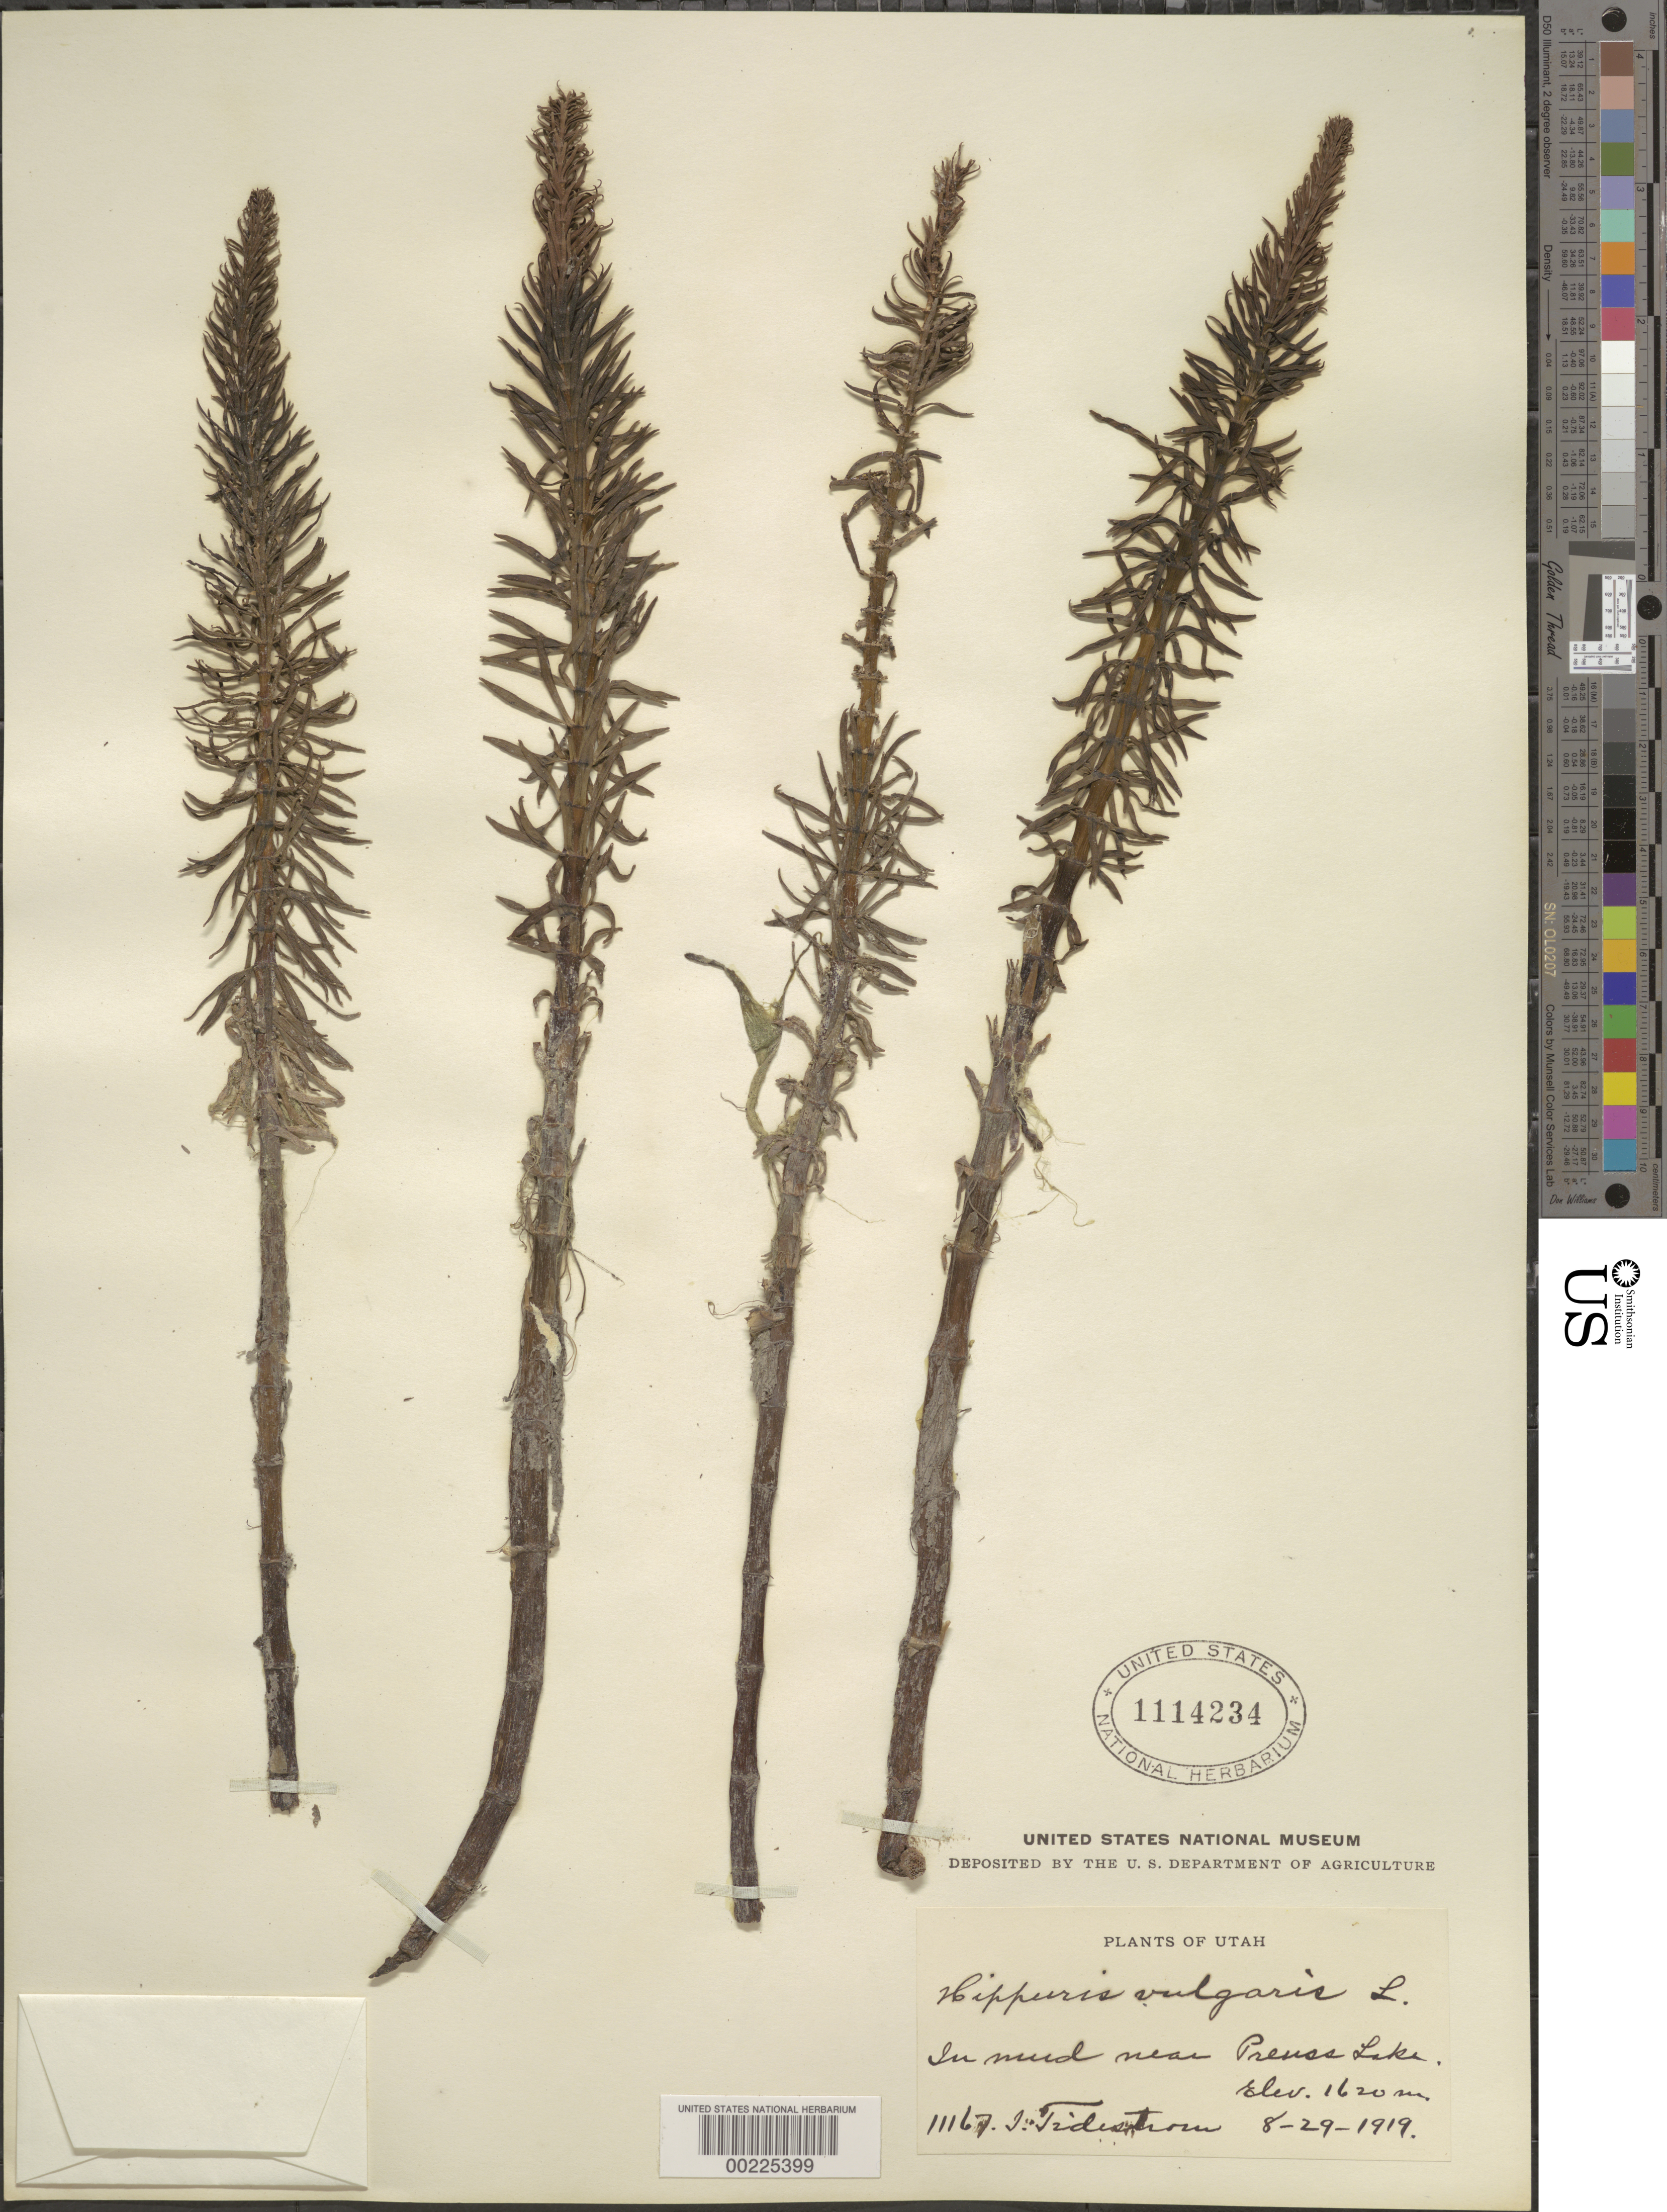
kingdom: Plantae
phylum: Tracheophyta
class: Magnoliopsida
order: Lamiales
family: Plantaginaceae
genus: Hippuris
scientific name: Hippuris tetraphylla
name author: L. f.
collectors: I. F. Tidestrom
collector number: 11167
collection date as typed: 29 Aug 1919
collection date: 1919-08-29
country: United States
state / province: Utah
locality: Near preuss lake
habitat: In mud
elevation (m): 1620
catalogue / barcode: US 1114234